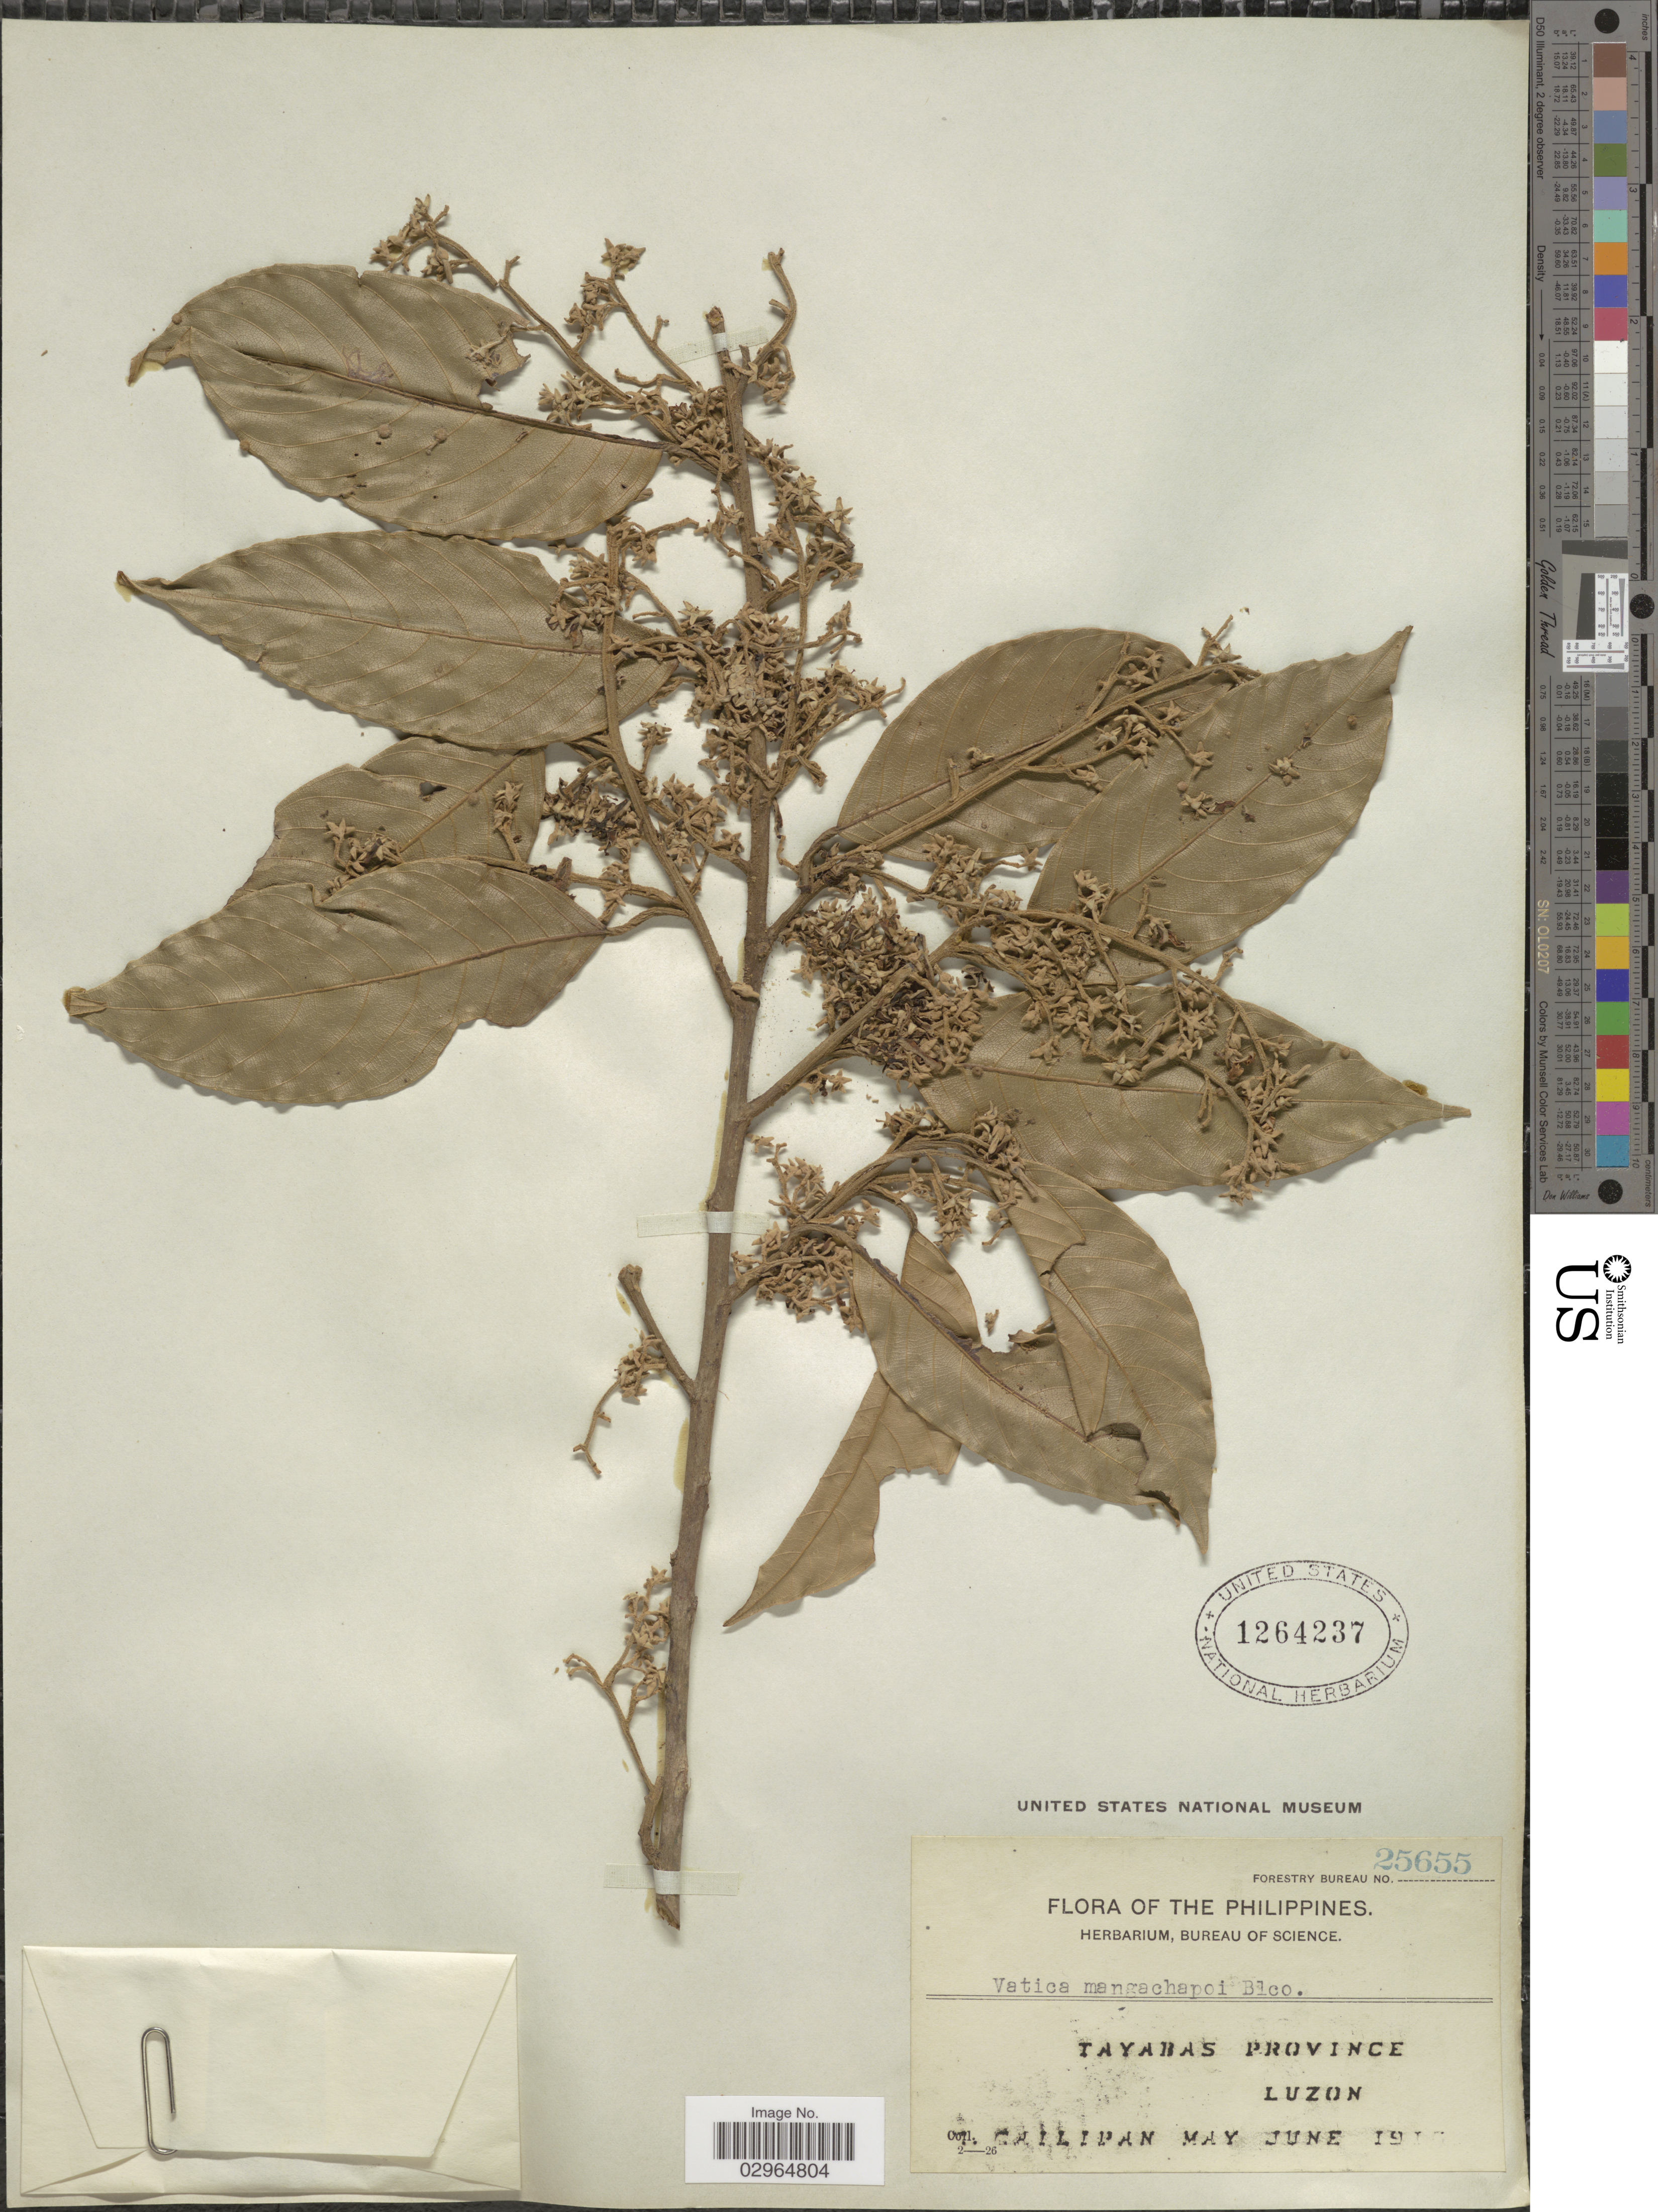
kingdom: Plantae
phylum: Tracheophyta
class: Magnoliopsida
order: Malvales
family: Dipterocarpaceae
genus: Vatica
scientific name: Vatica mangachapoi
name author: Blanco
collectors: C. Cailipan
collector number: Forestry Bureau 25655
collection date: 1916-05/1916-06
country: Philippines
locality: Tayabas Province. Luzon.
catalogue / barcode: US 1264237